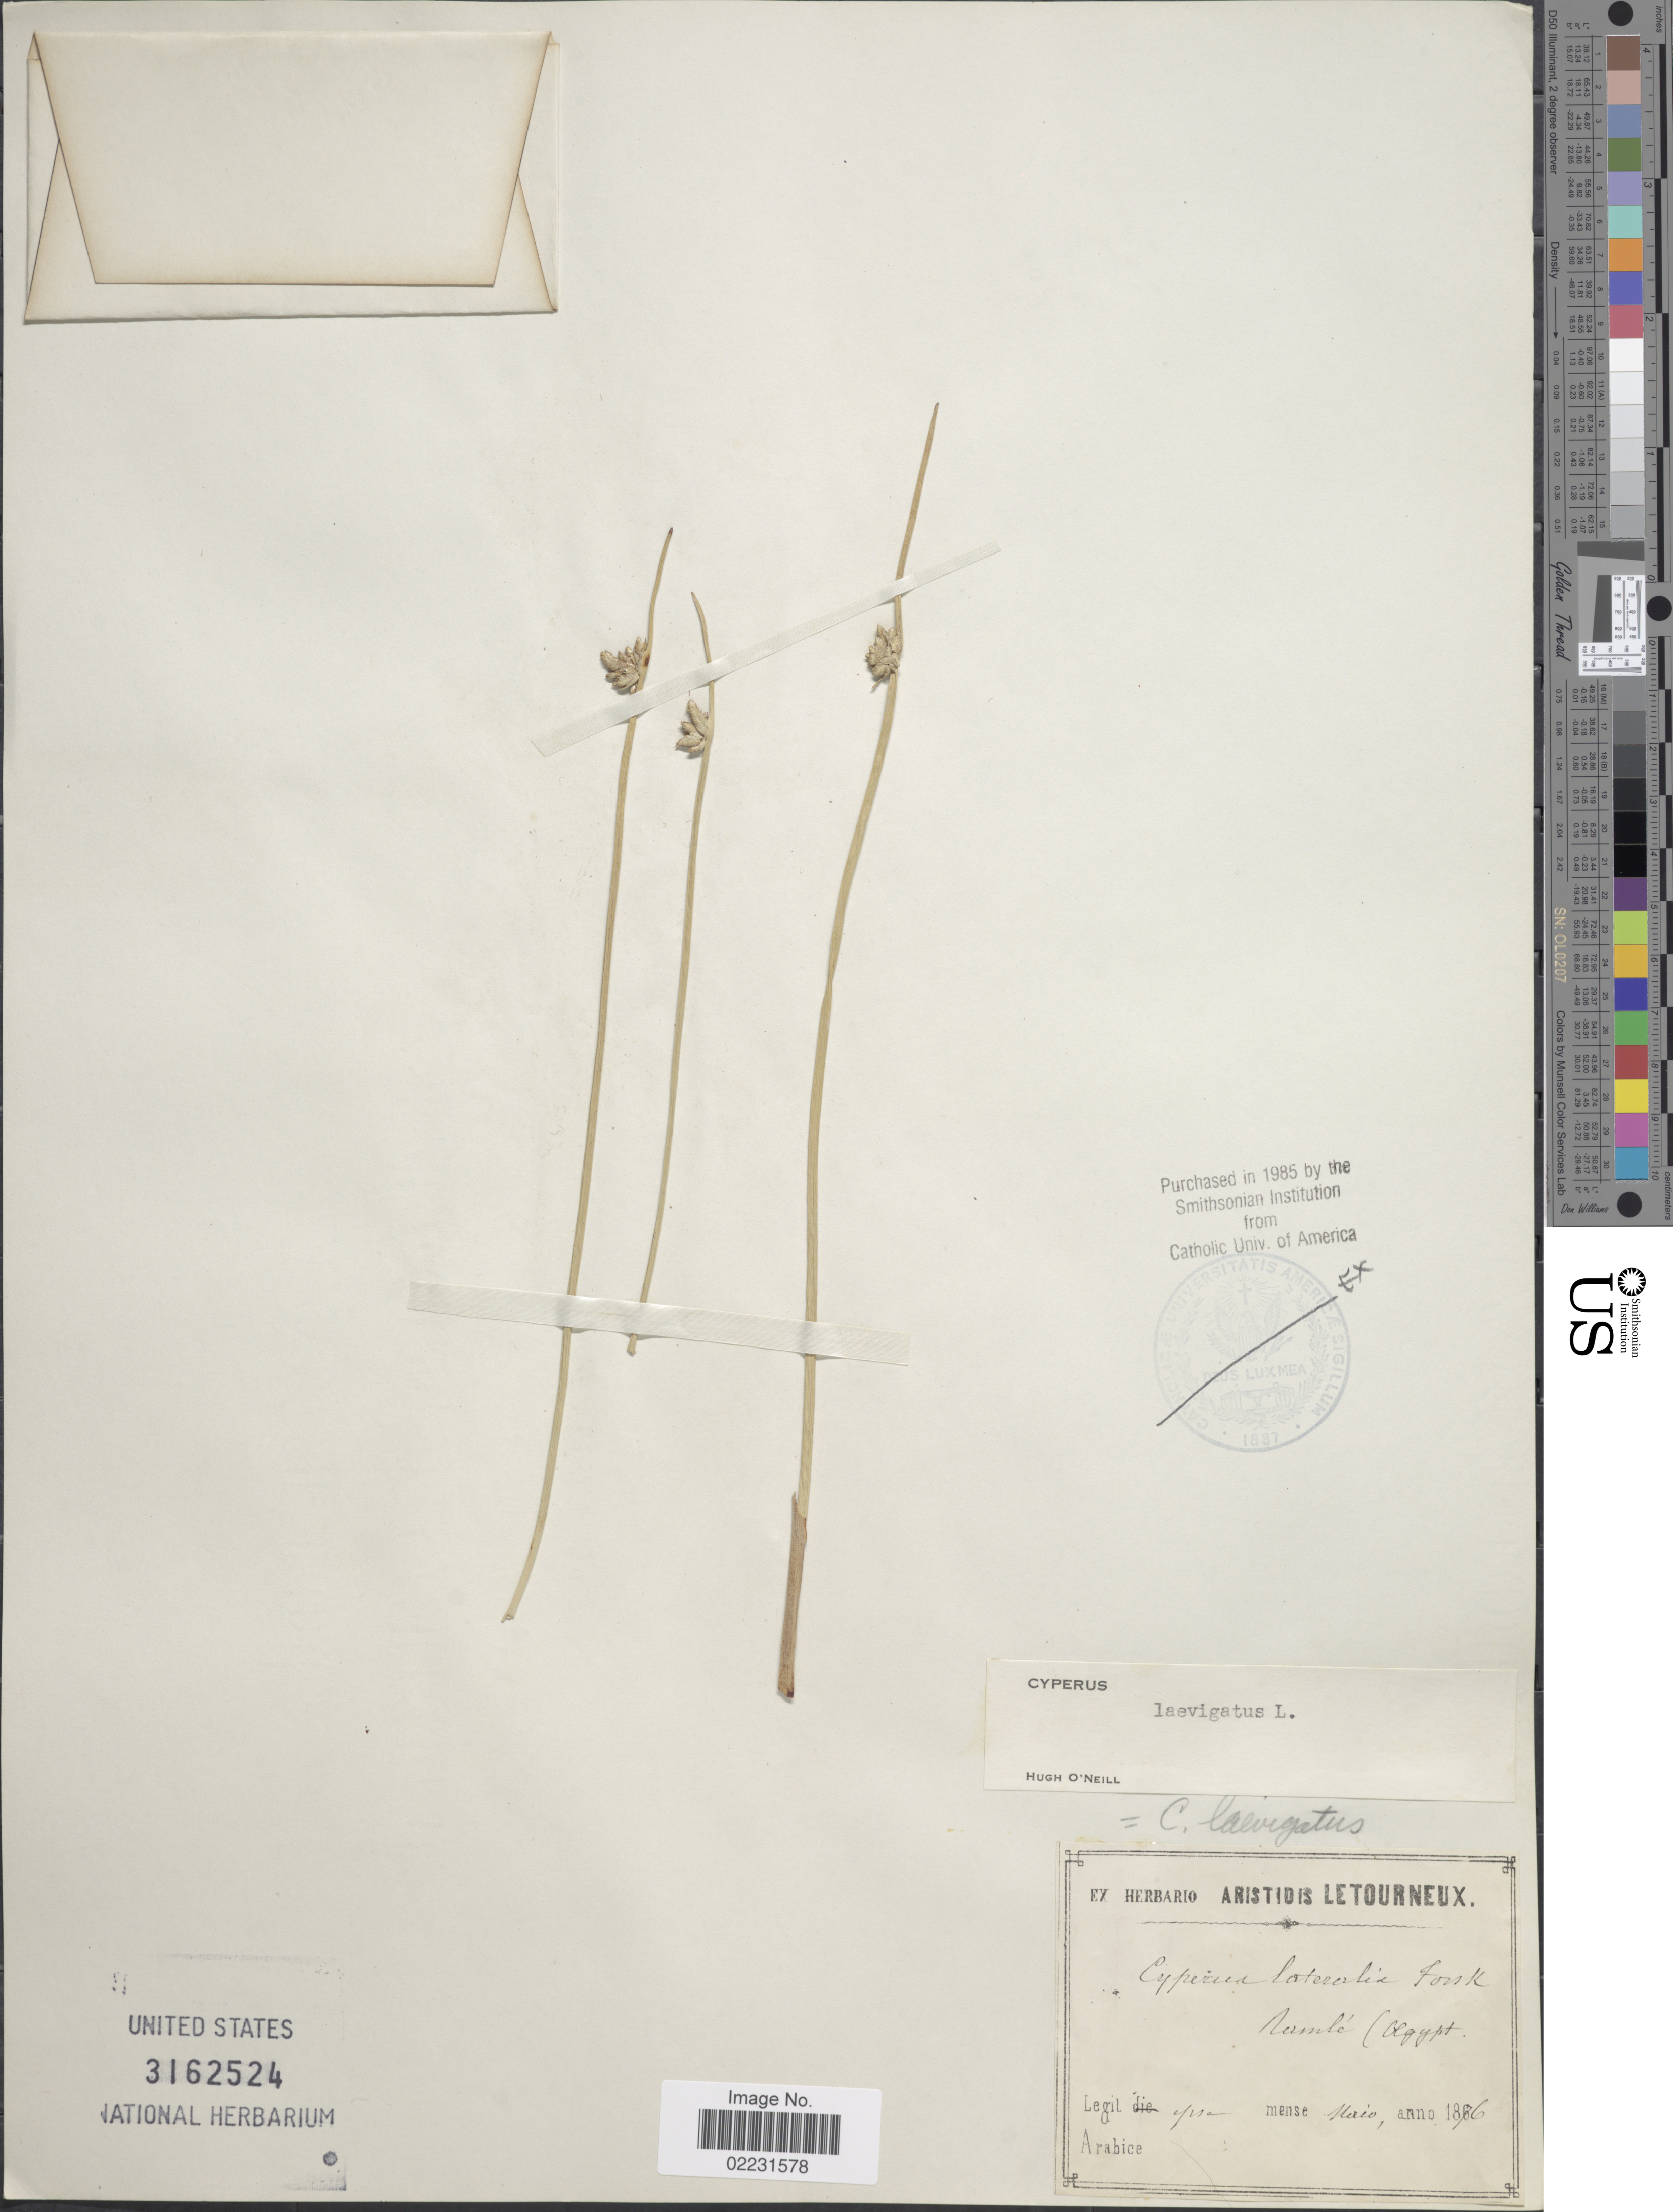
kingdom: Plantae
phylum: Tracheophyta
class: Liliopsida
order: Poales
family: Cyperaceae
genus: Cyperus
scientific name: Cyperus laevigatus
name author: L.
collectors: A. Letourneux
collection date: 1876-05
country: Saudi Arabia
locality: Arabice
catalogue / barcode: US 3162524